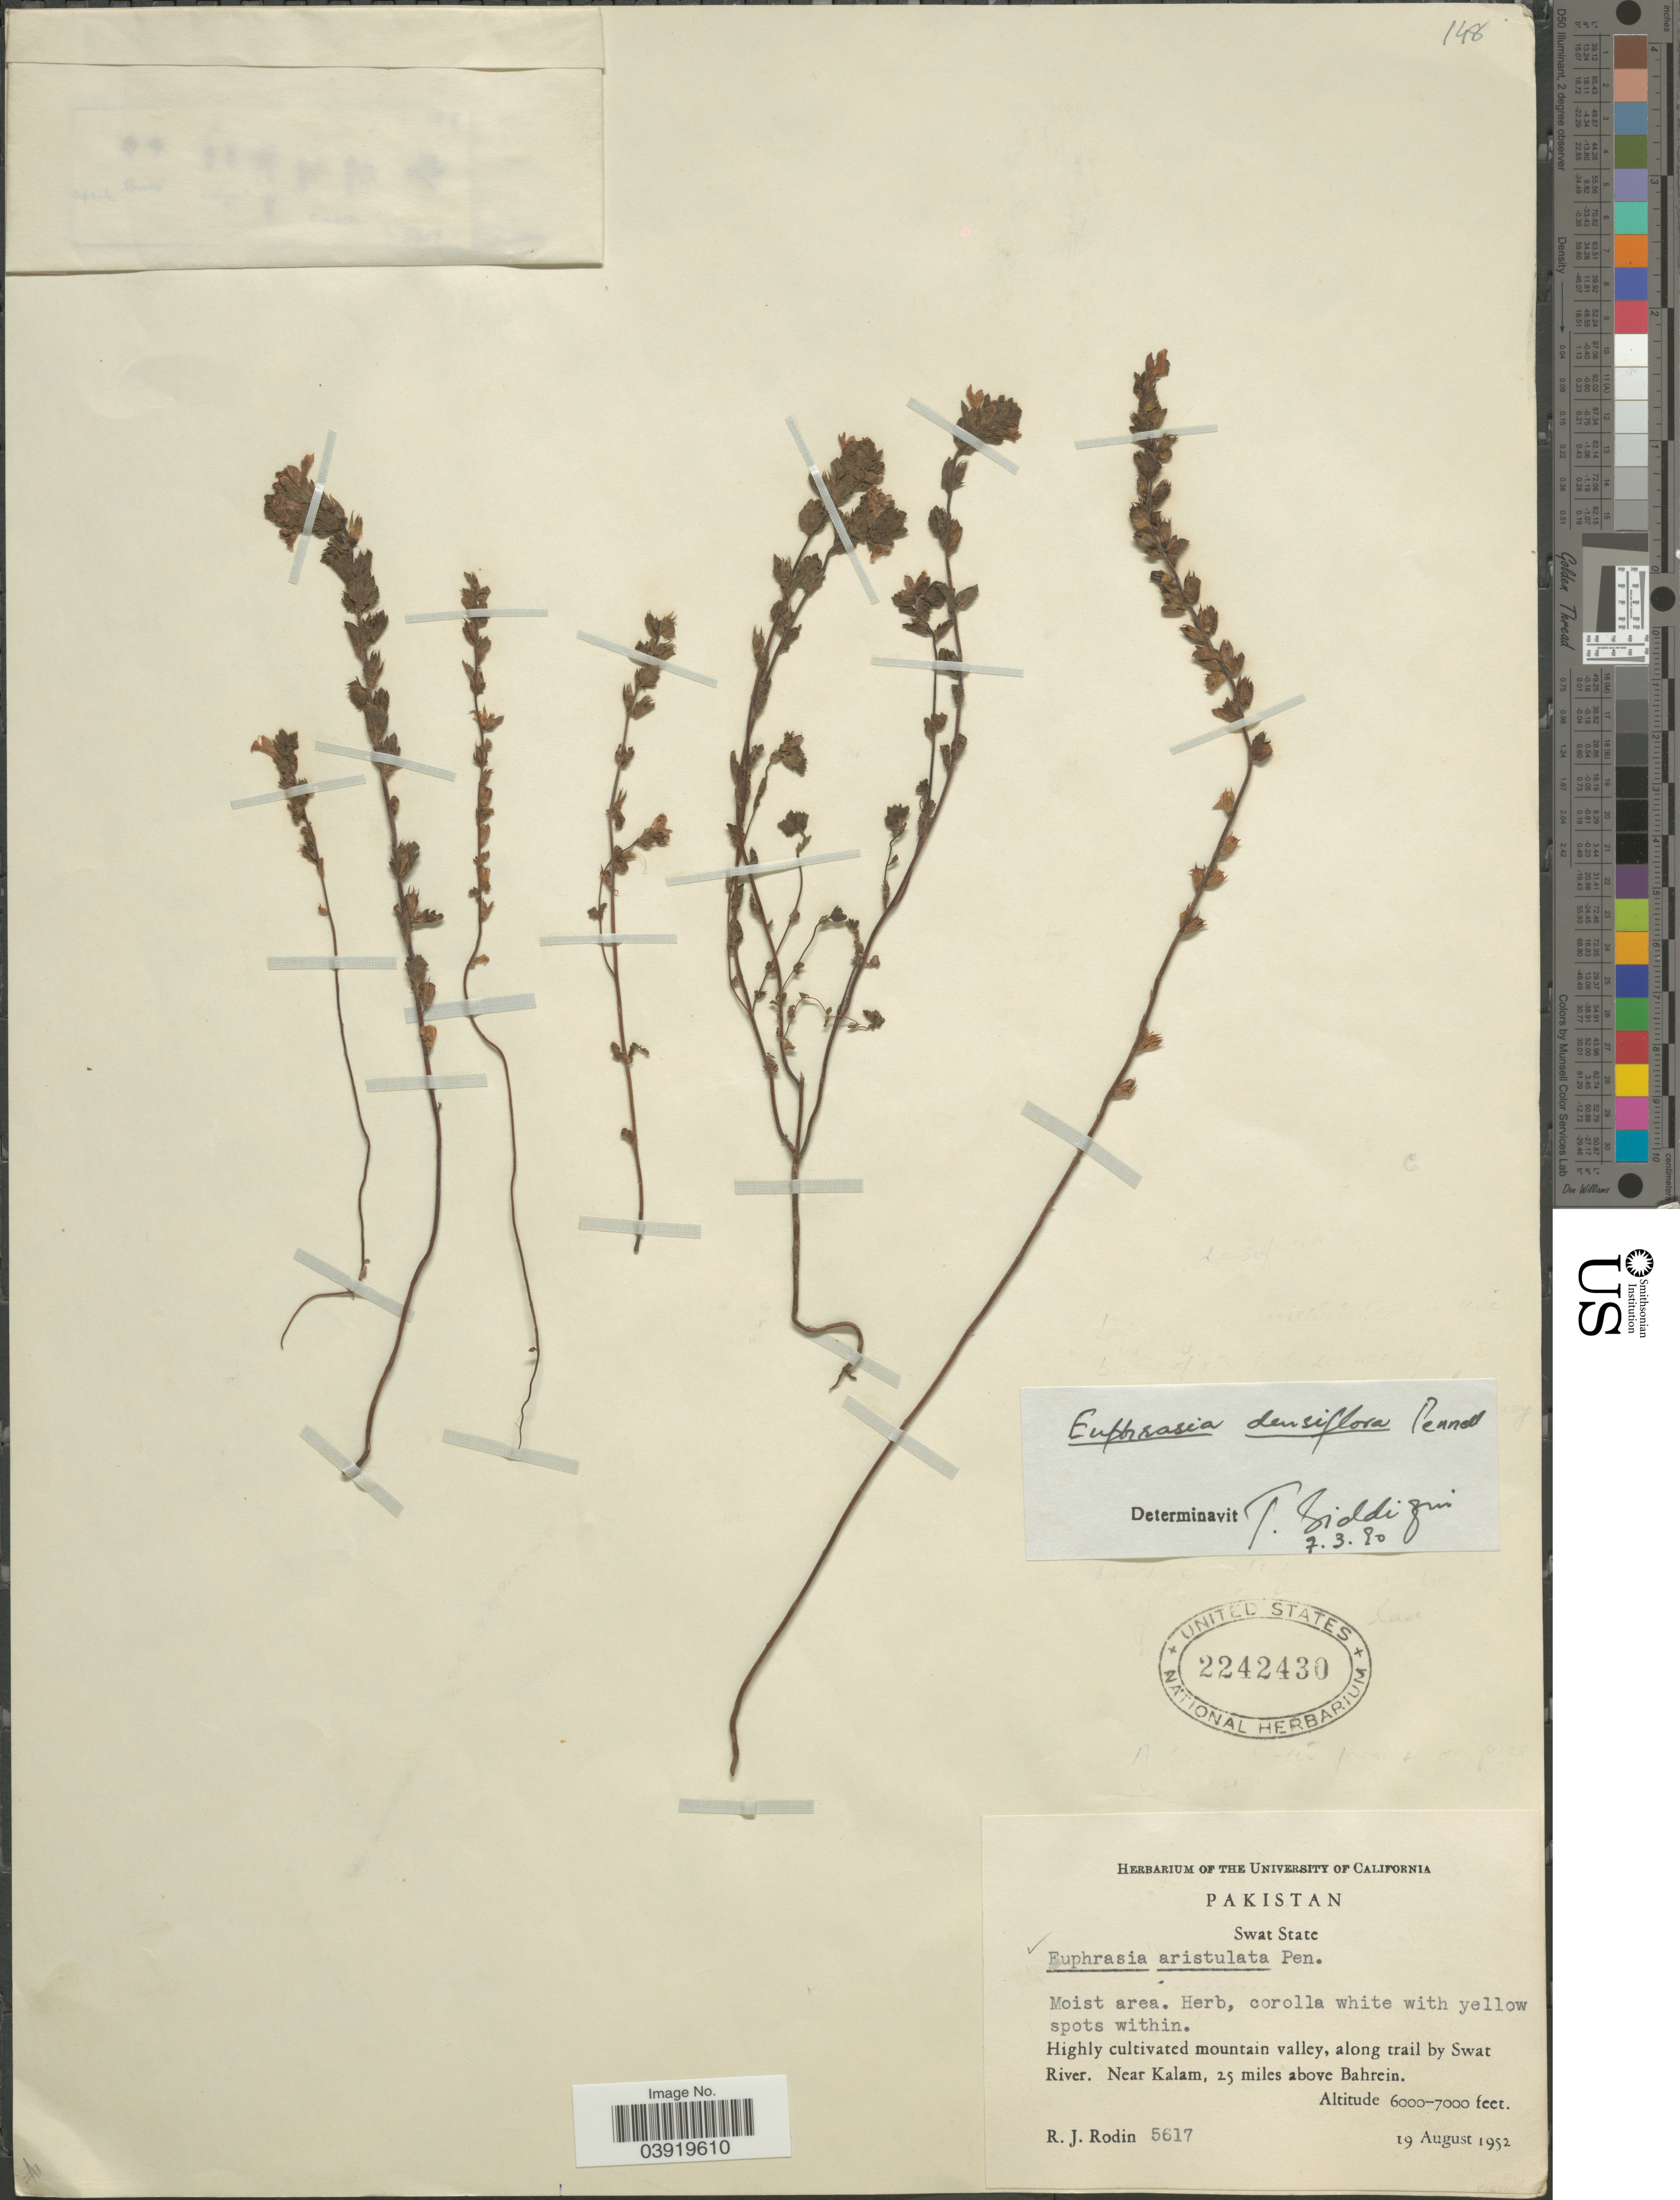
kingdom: Plantae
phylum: Tracheophyta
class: Magnoliopsida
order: Lamiales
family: Orobanchaceae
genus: Euphrasia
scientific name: Euphrasia densiflora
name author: Pennell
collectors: R. J. Rodin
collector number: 5617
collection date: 1952-08-19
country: Pakistan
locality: Swat State. Highly cultivated mountain valley, along trail by Swat River. Near Kalam, 25 miles above Bahrein.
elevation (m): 1829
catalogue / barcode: US 2242430